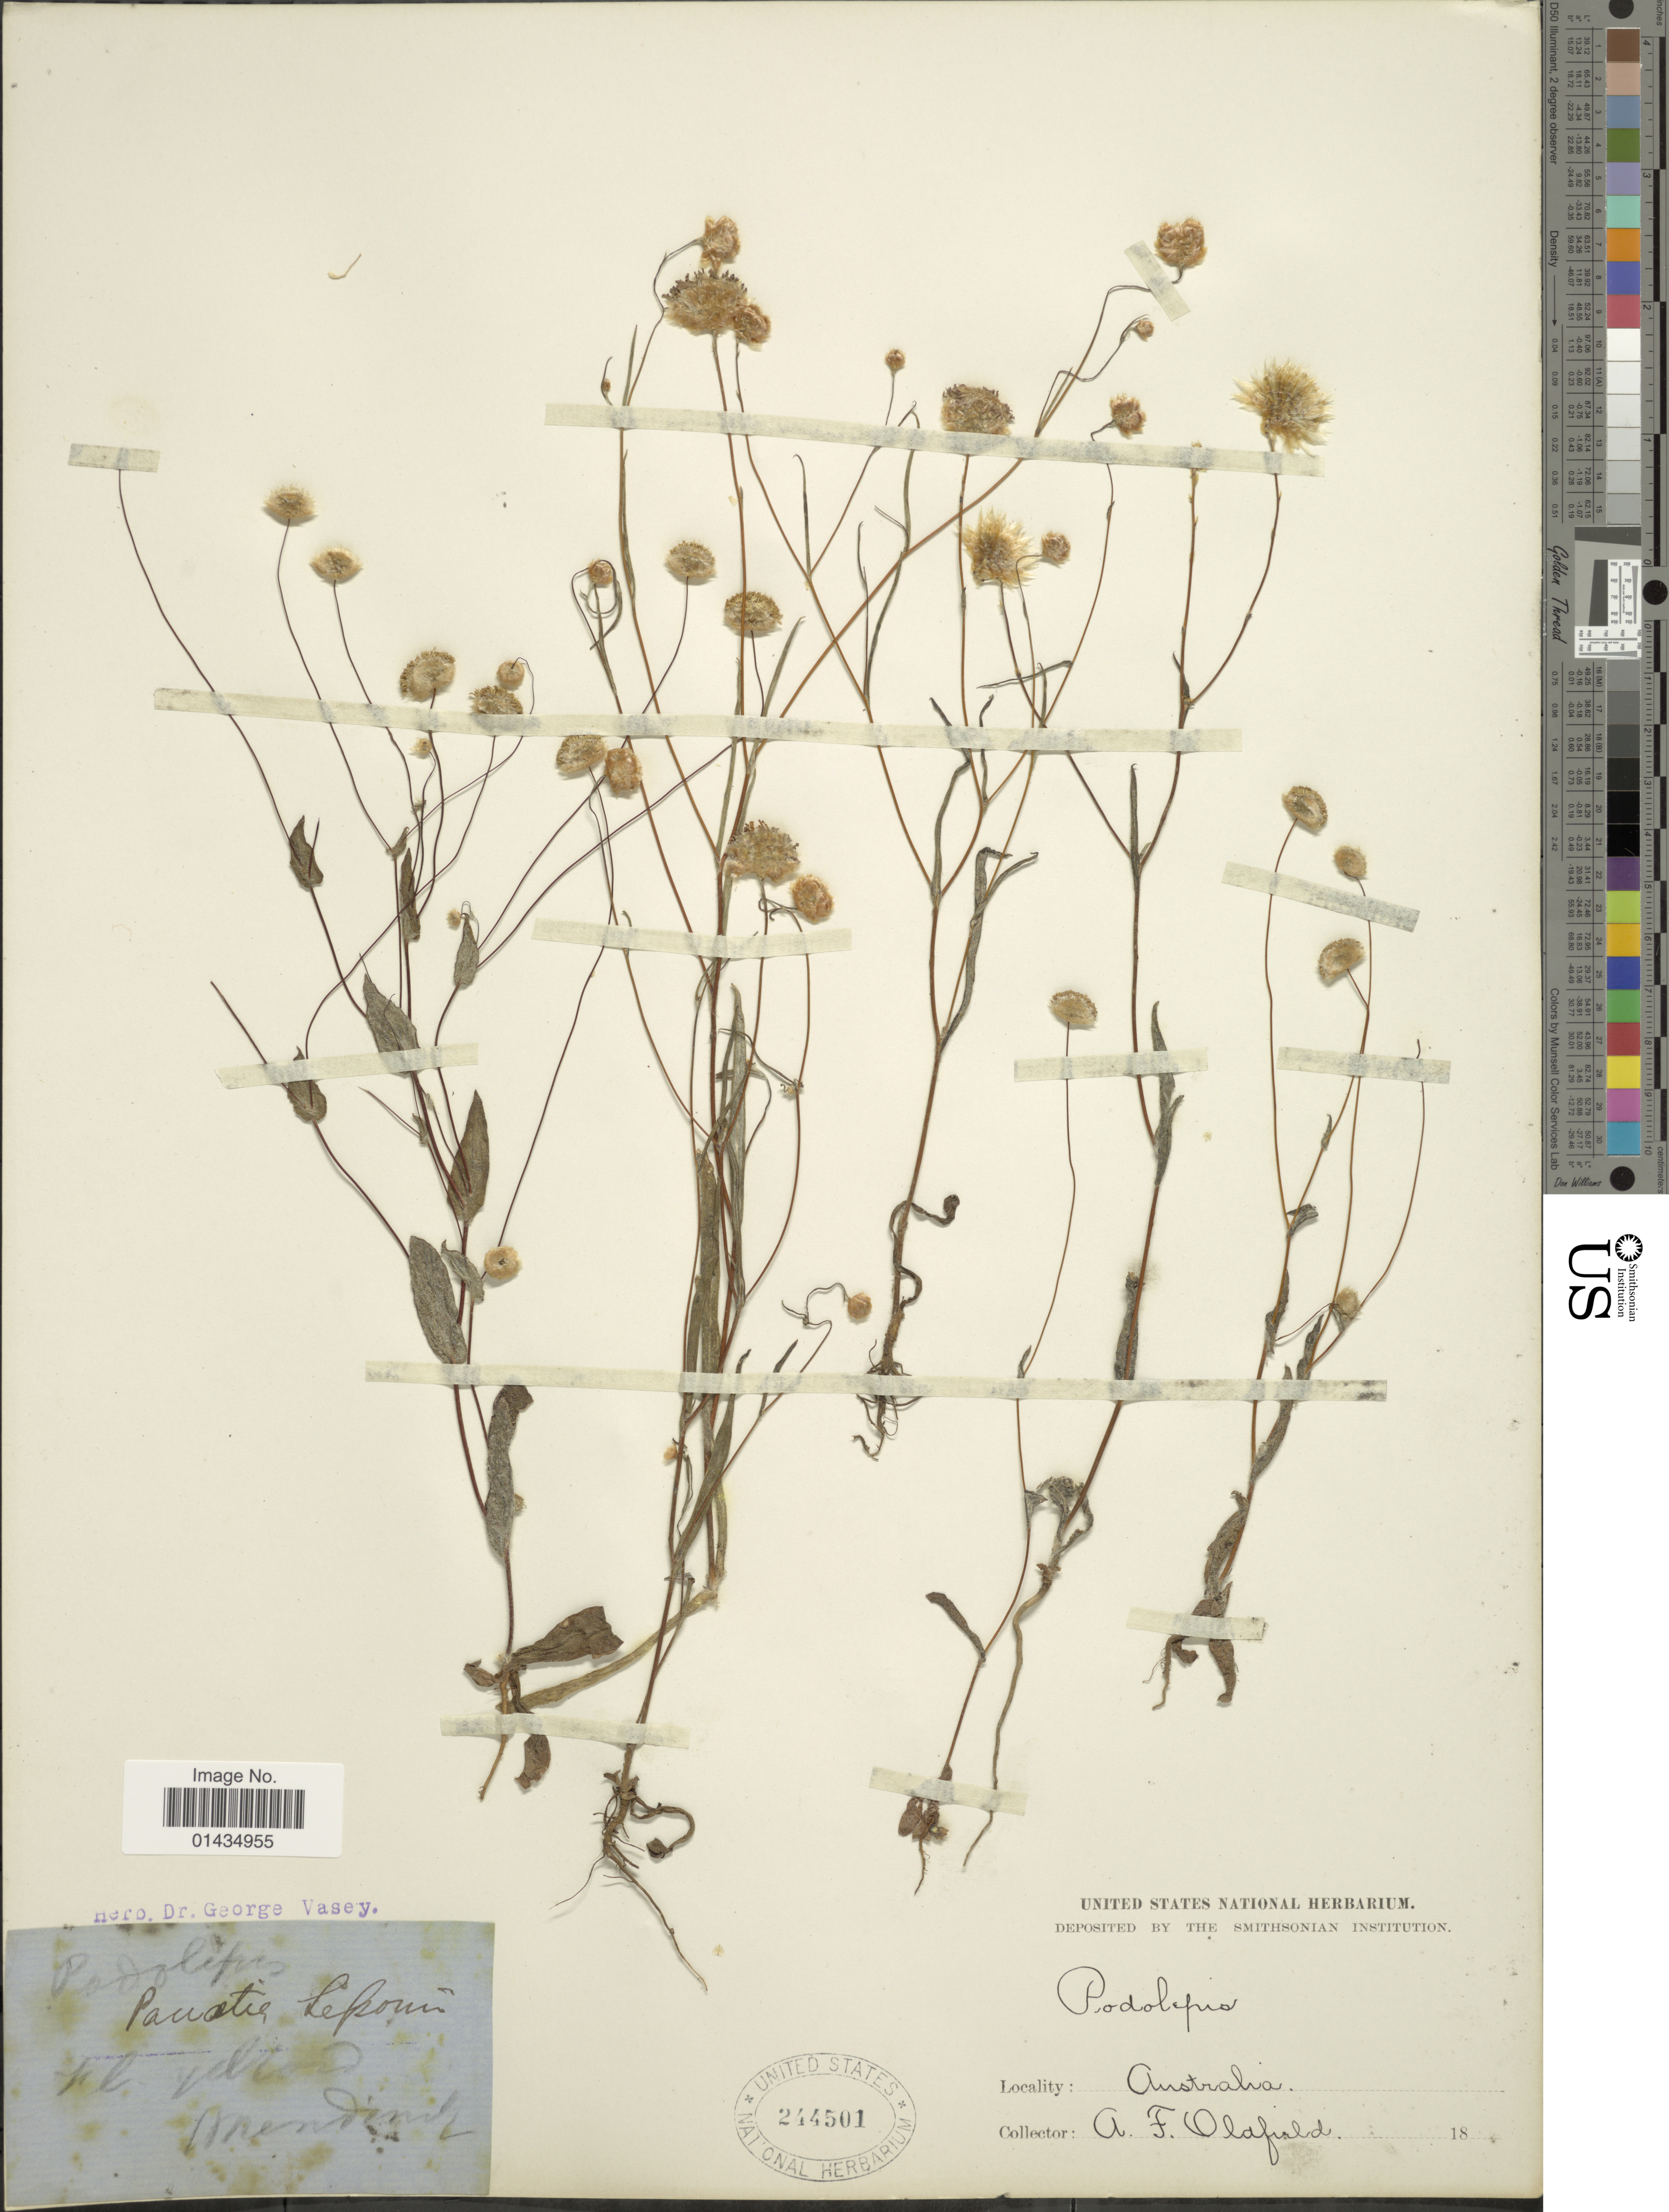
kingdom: Plantae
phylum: Tracheophyta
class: Magnoliopsida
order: Asterales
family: Asteraceae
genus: Podolepis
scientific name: Podolepis sp.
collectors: A. Oldfield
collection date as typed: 18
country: Australia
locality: Mentone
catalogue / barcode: US 244501